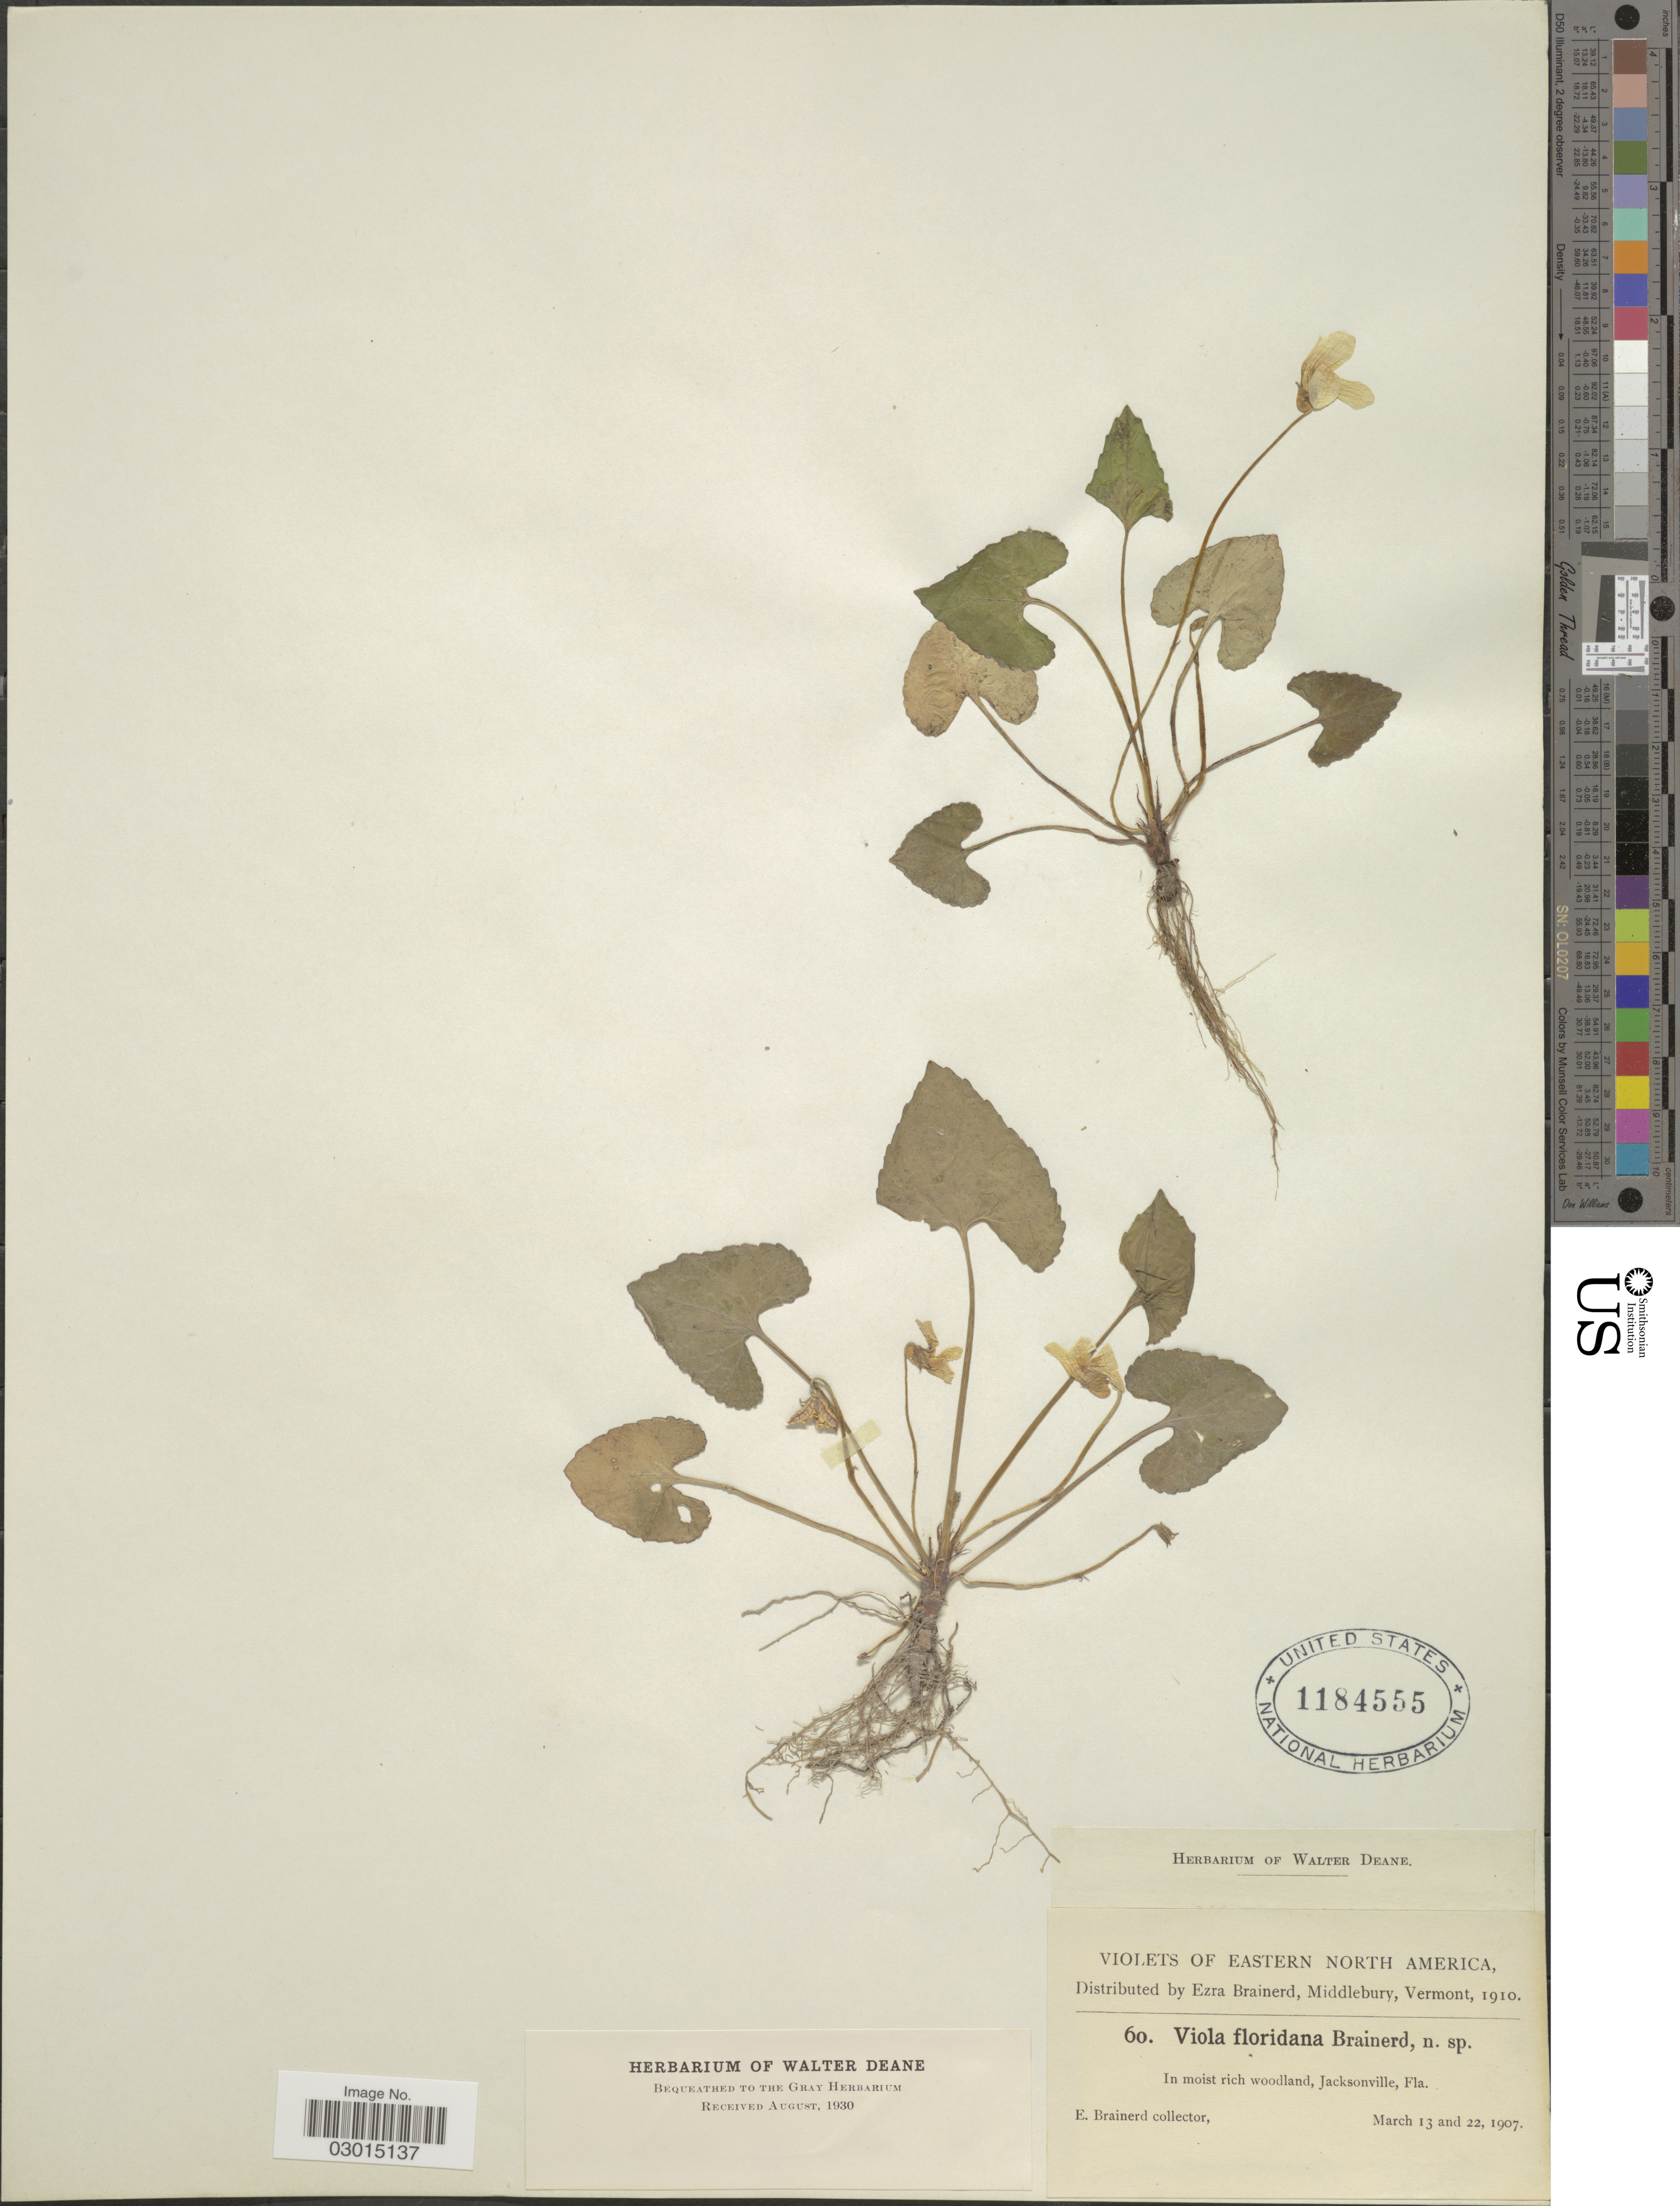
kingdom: Plantae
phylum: Tracheophyta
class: Magnoliopsida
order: Malpighiales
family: Violaceae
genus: Viola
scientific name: Viola floridana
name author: Brainerd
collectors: E. Brainerd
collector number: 60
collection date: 1907-03-13/1907-03-22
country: United States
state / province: Florida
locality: In moist rich woodland, Jacksonville, Fla.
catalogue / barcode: US 1184555